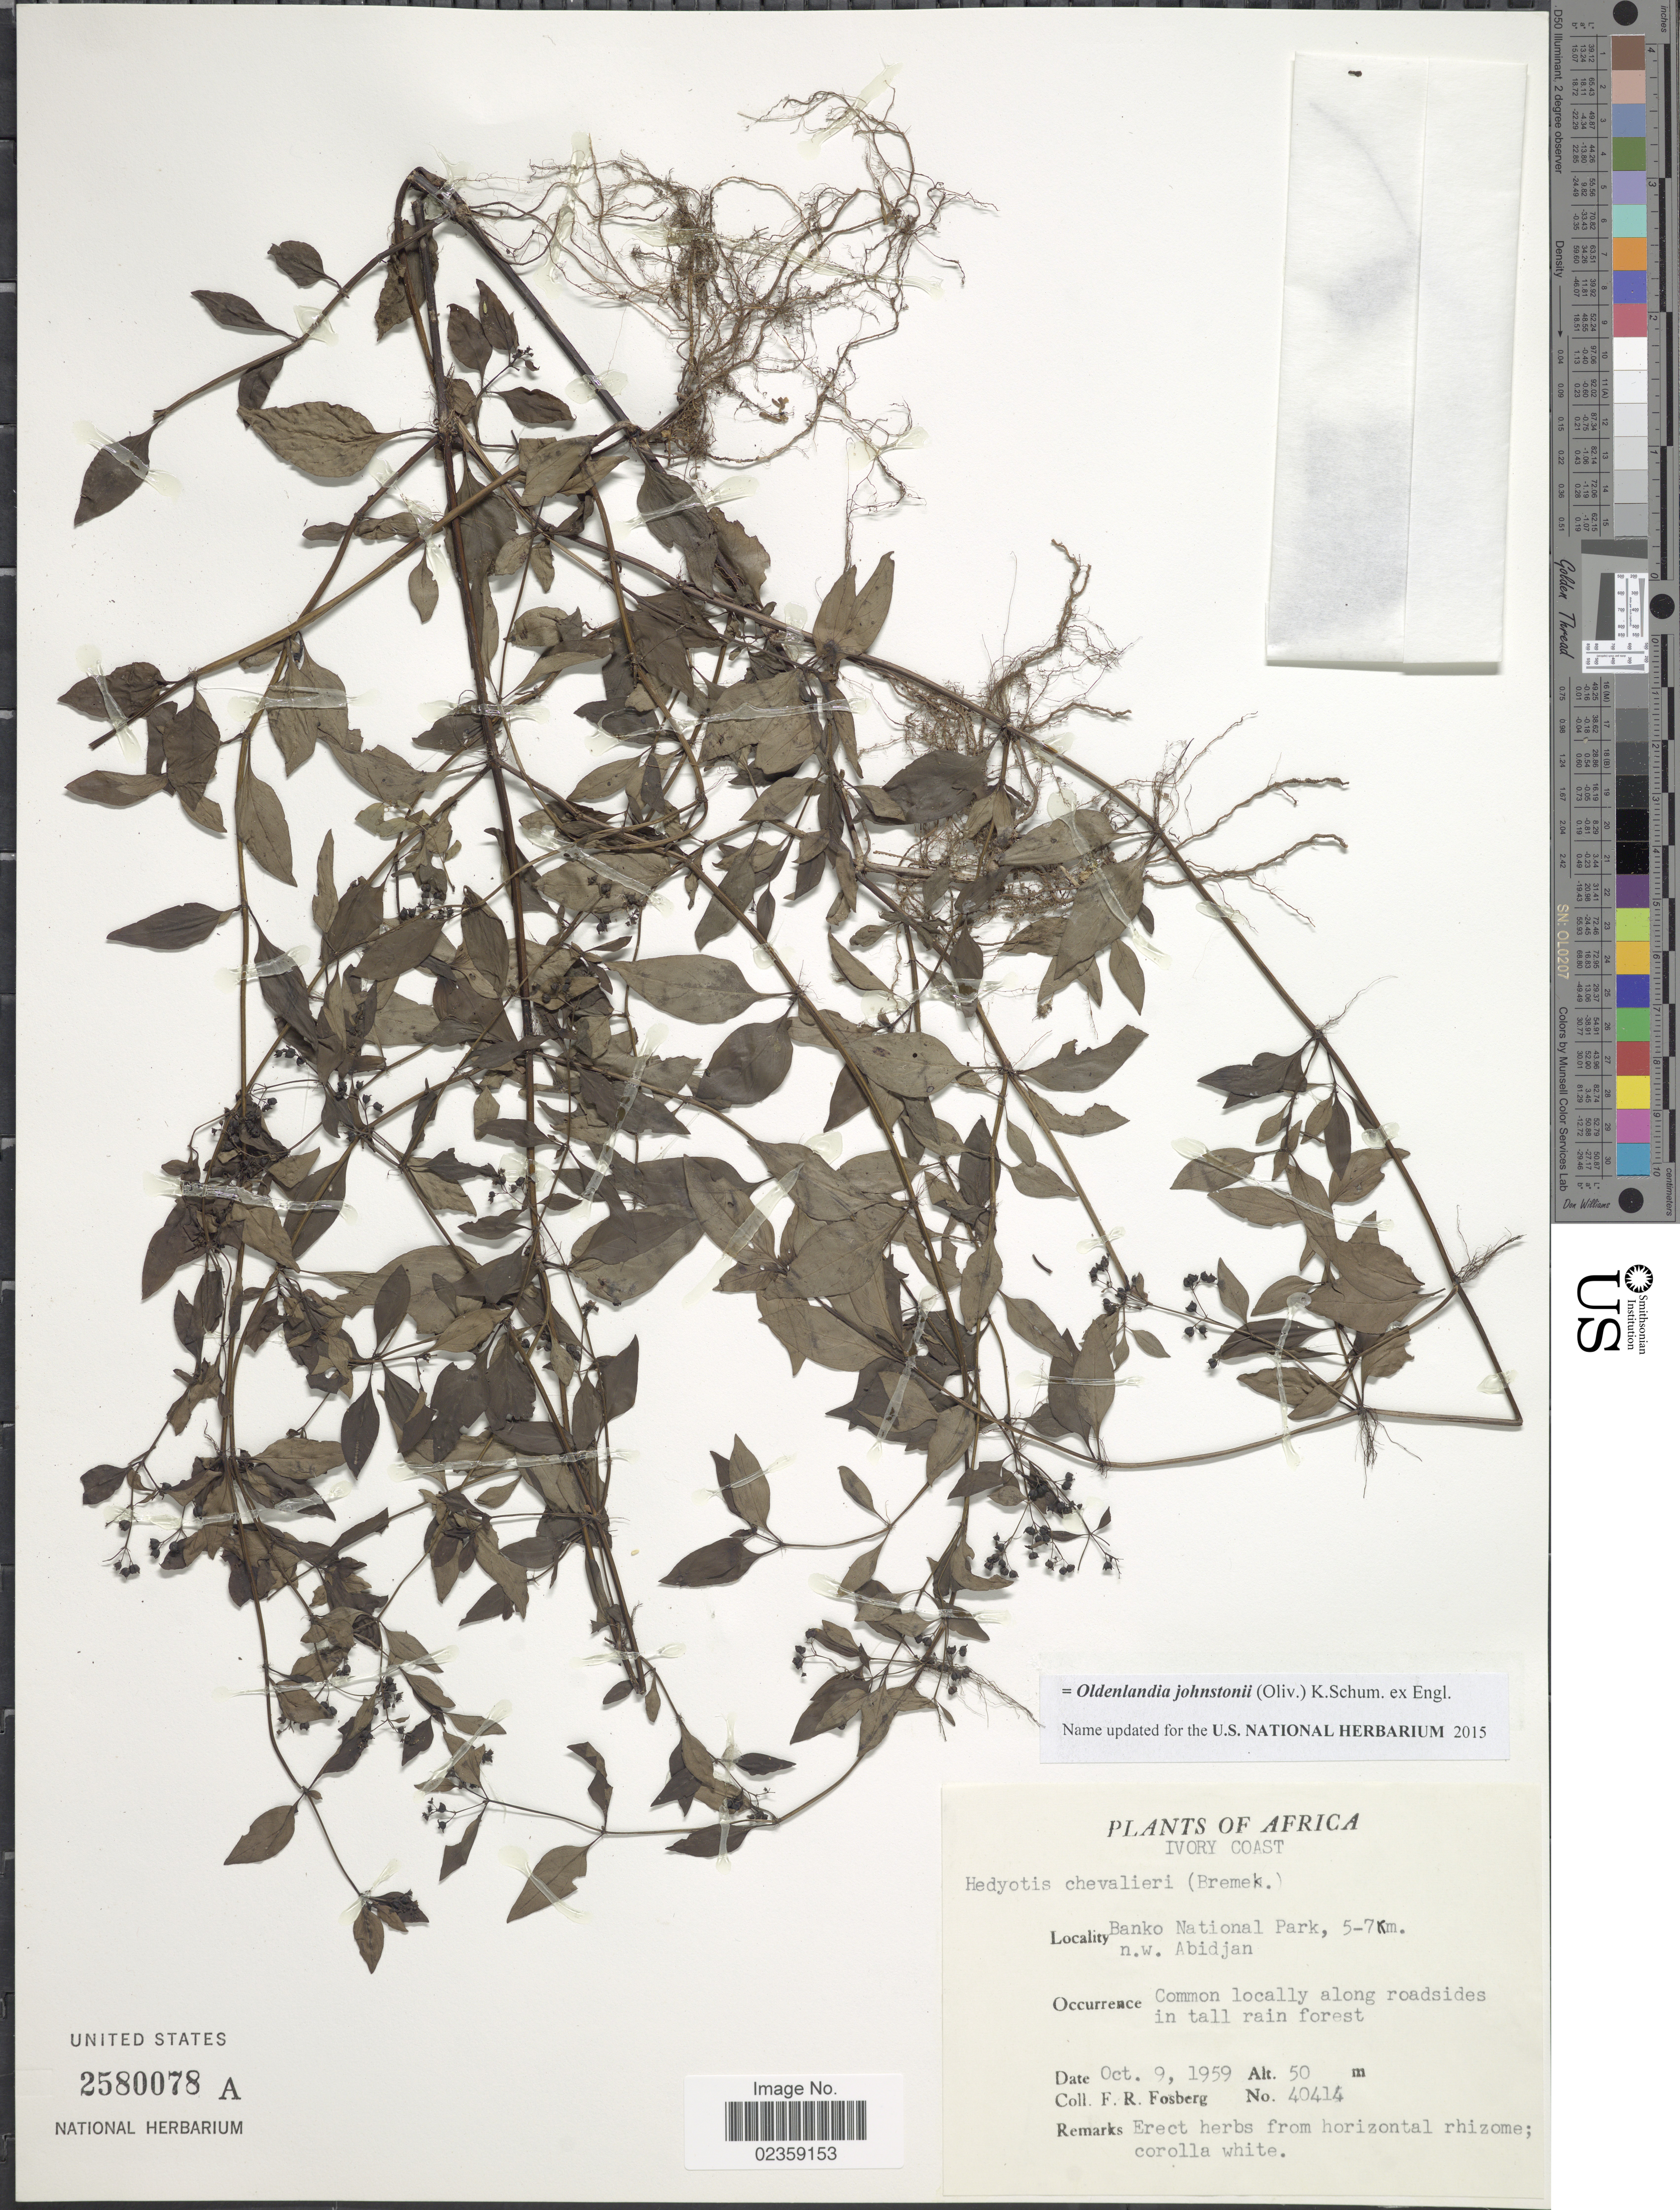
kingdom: Plantae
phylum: Tracheophyta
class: Magnoliopsida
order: Gentianales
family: Rubiaceae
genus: Oldenlandia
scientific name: Oldenlandia johnstonii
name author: (Oliv.) K. Schum. ex Engl.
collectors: F. R. Fosberg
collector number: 40414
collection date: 1959-10-09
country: Ivory Coast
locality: Banko National Park, 5-7 km. n.w. Abidjan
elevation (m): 50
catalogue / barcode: US 2580078A